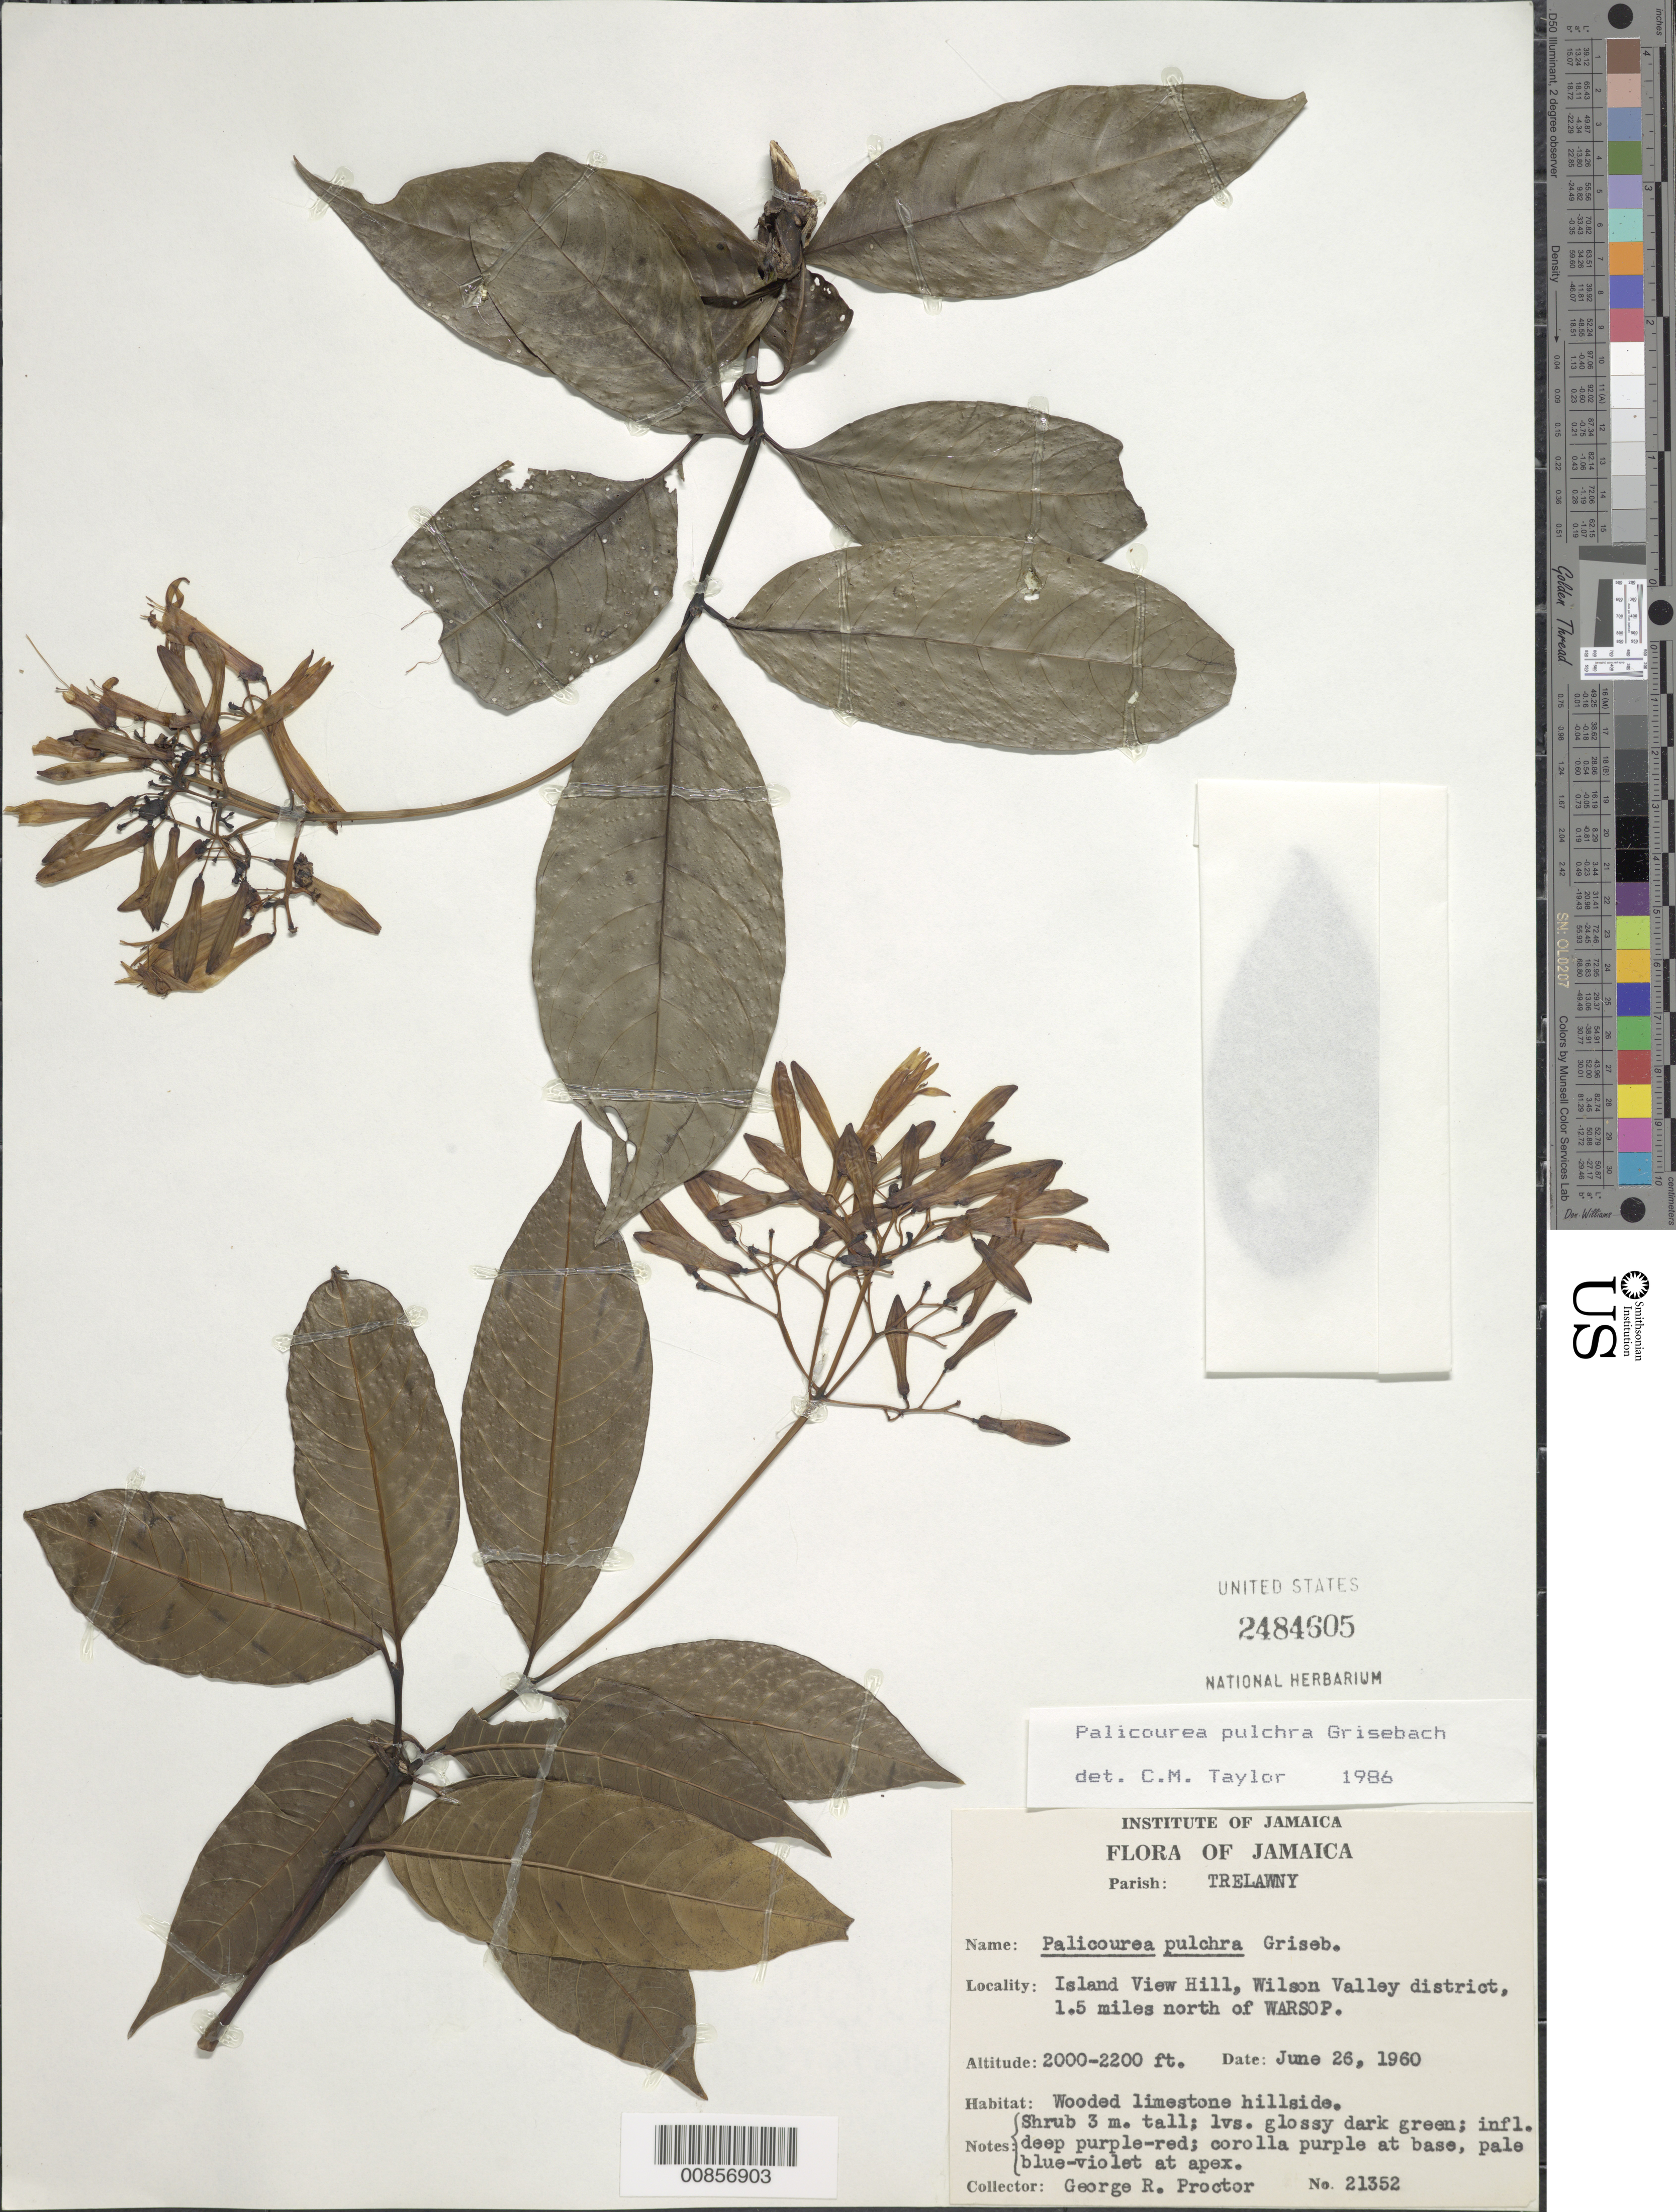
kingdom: Plantae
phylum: Tracheophyta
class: Magnoliopsida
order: Gentianales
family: Rubiaceae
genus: Palicourea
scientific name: Palicourea pulchra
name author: Griseb.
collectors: G. R. Proctor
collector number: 21352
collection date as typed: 26 Jun 1960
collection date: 1960-06-26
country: Jamaica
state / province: Trelawny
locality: Island View Hill, Wilson Valley District, 1.5. Miles north of WARSOP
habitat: Wooded limestone hillside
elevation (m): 610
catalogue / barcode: US 2484605